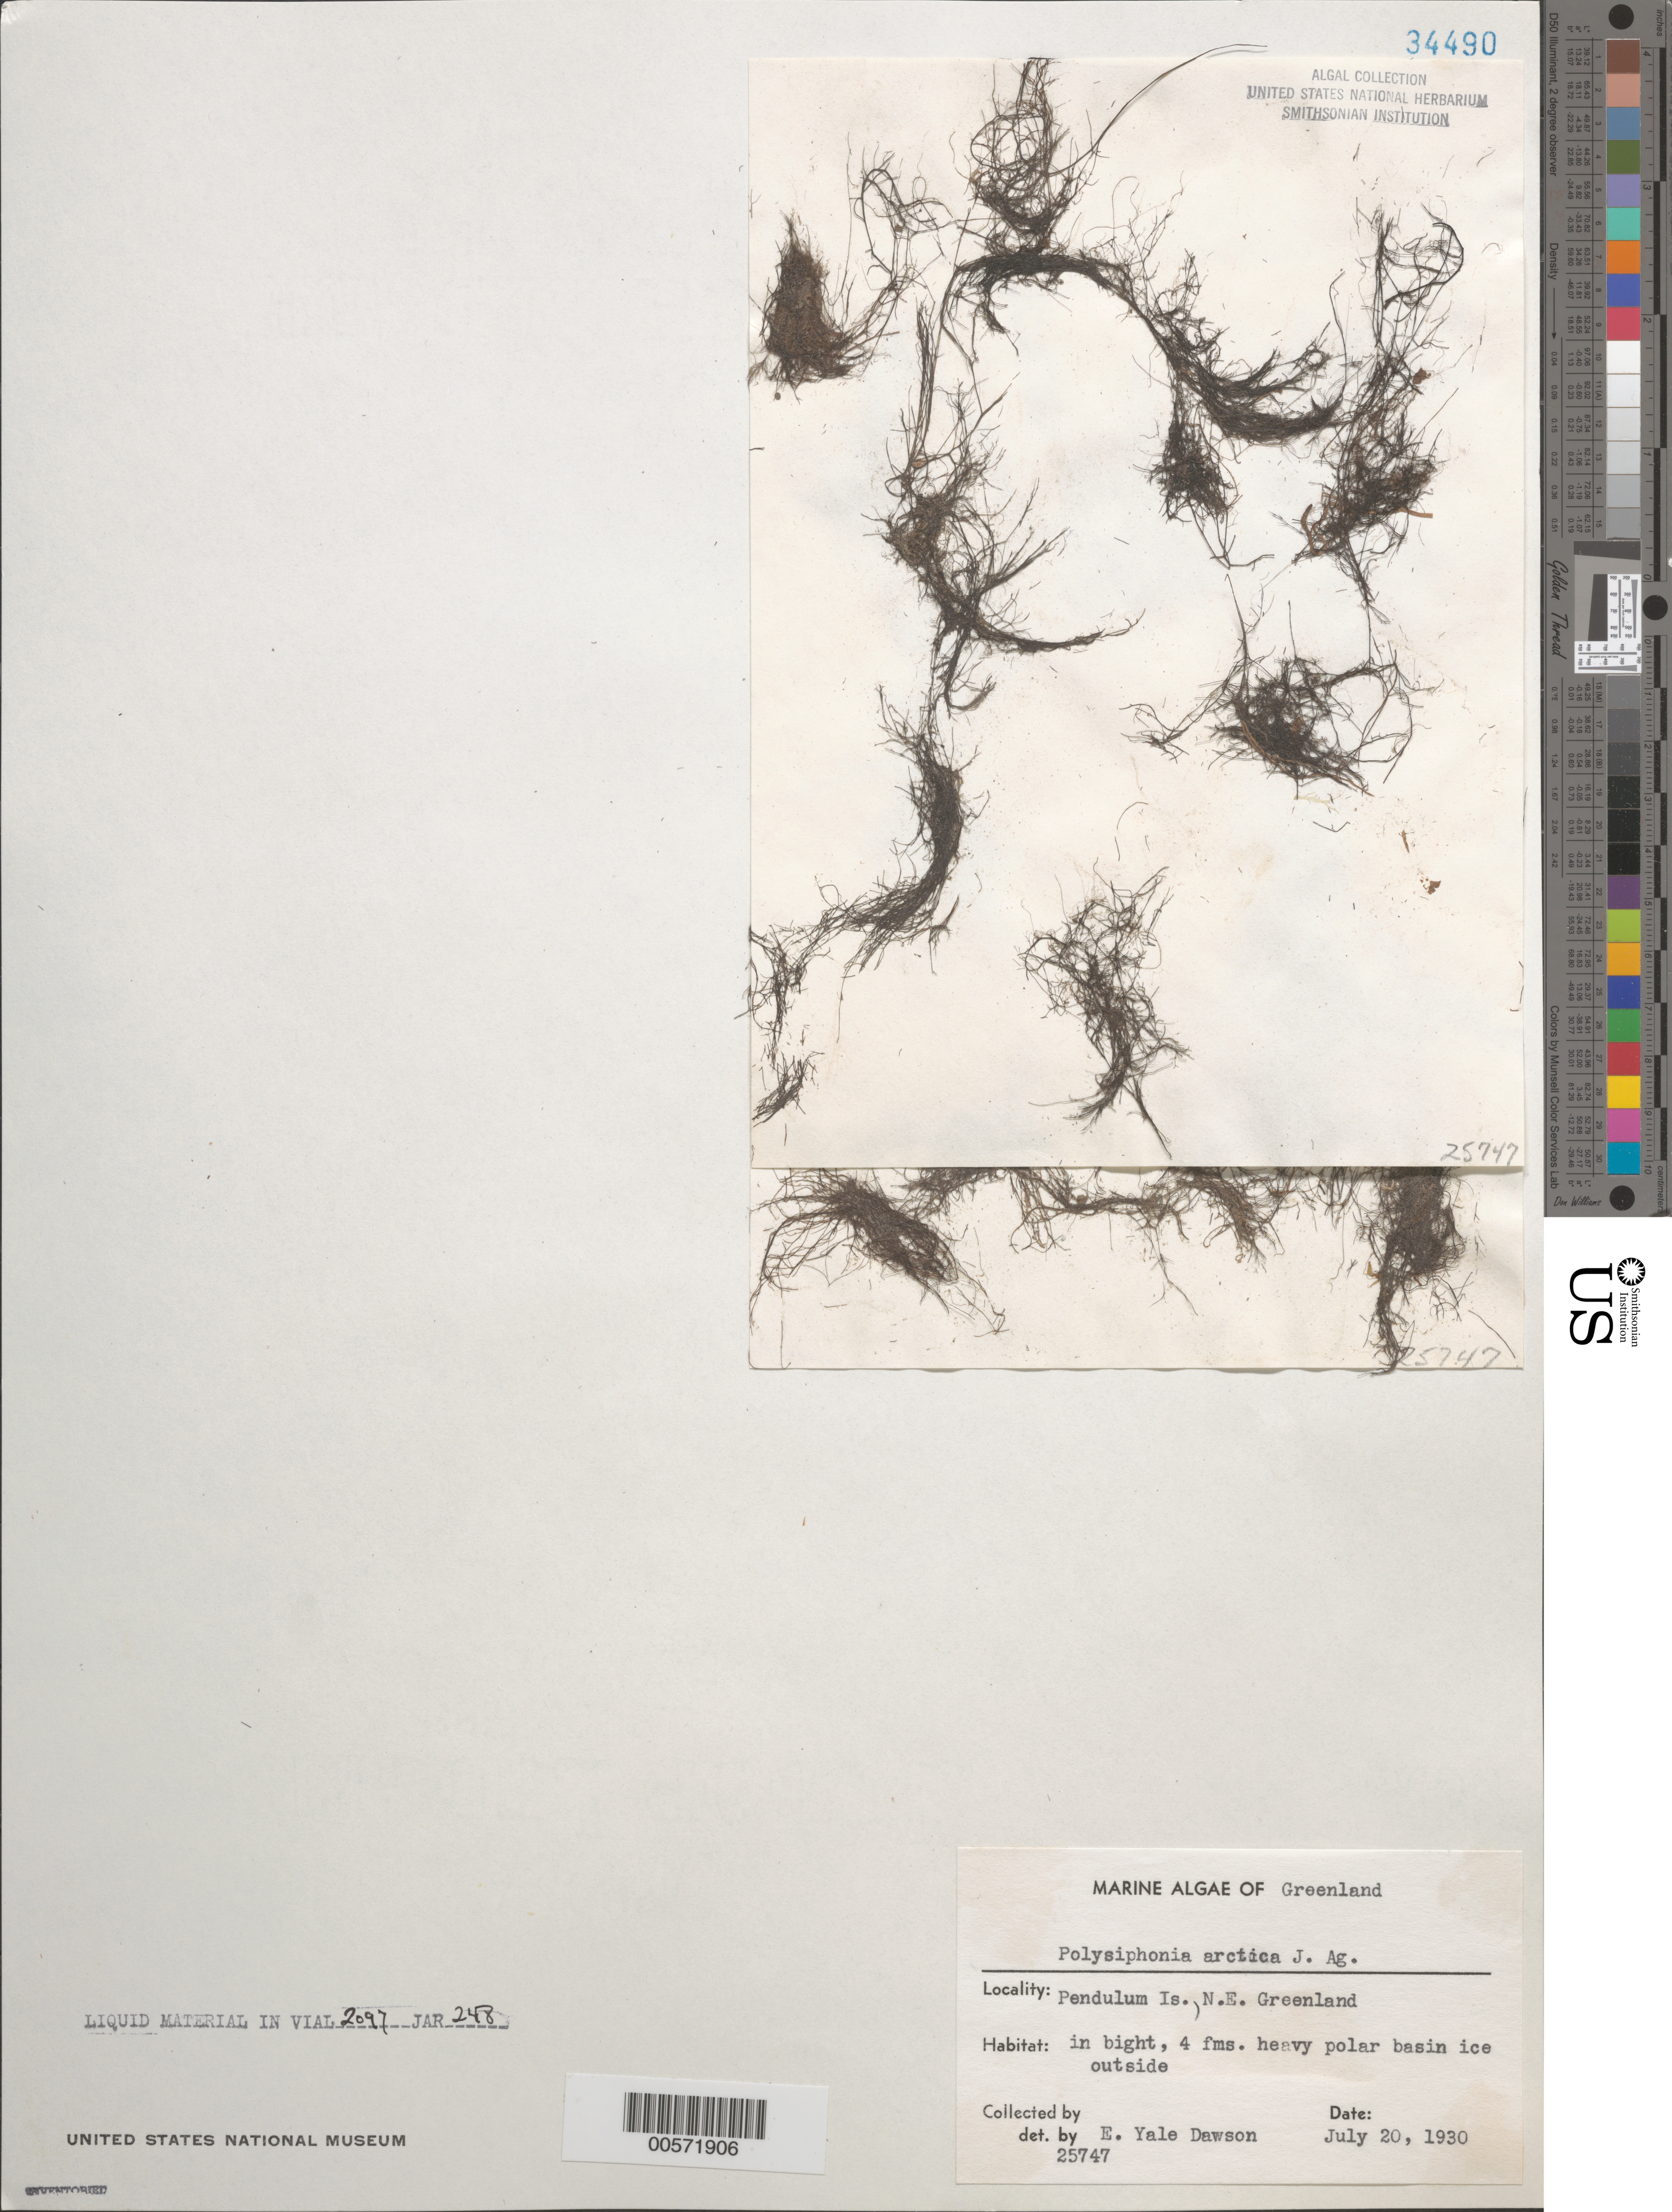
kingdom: Plantae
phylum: Rhodophyta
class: Florideophyceae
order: Ceramiales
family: Rhodomelaceae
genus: Savoiea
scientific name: Savoiea arctica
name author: (J. Agardh) M.J. Wynne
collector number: EYD 25747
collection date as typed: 20 Jul 1963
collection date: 1963-07-20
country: Greenland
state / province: Østgrønland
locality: Pendulum island, northeast greenland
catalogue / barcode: US 34490